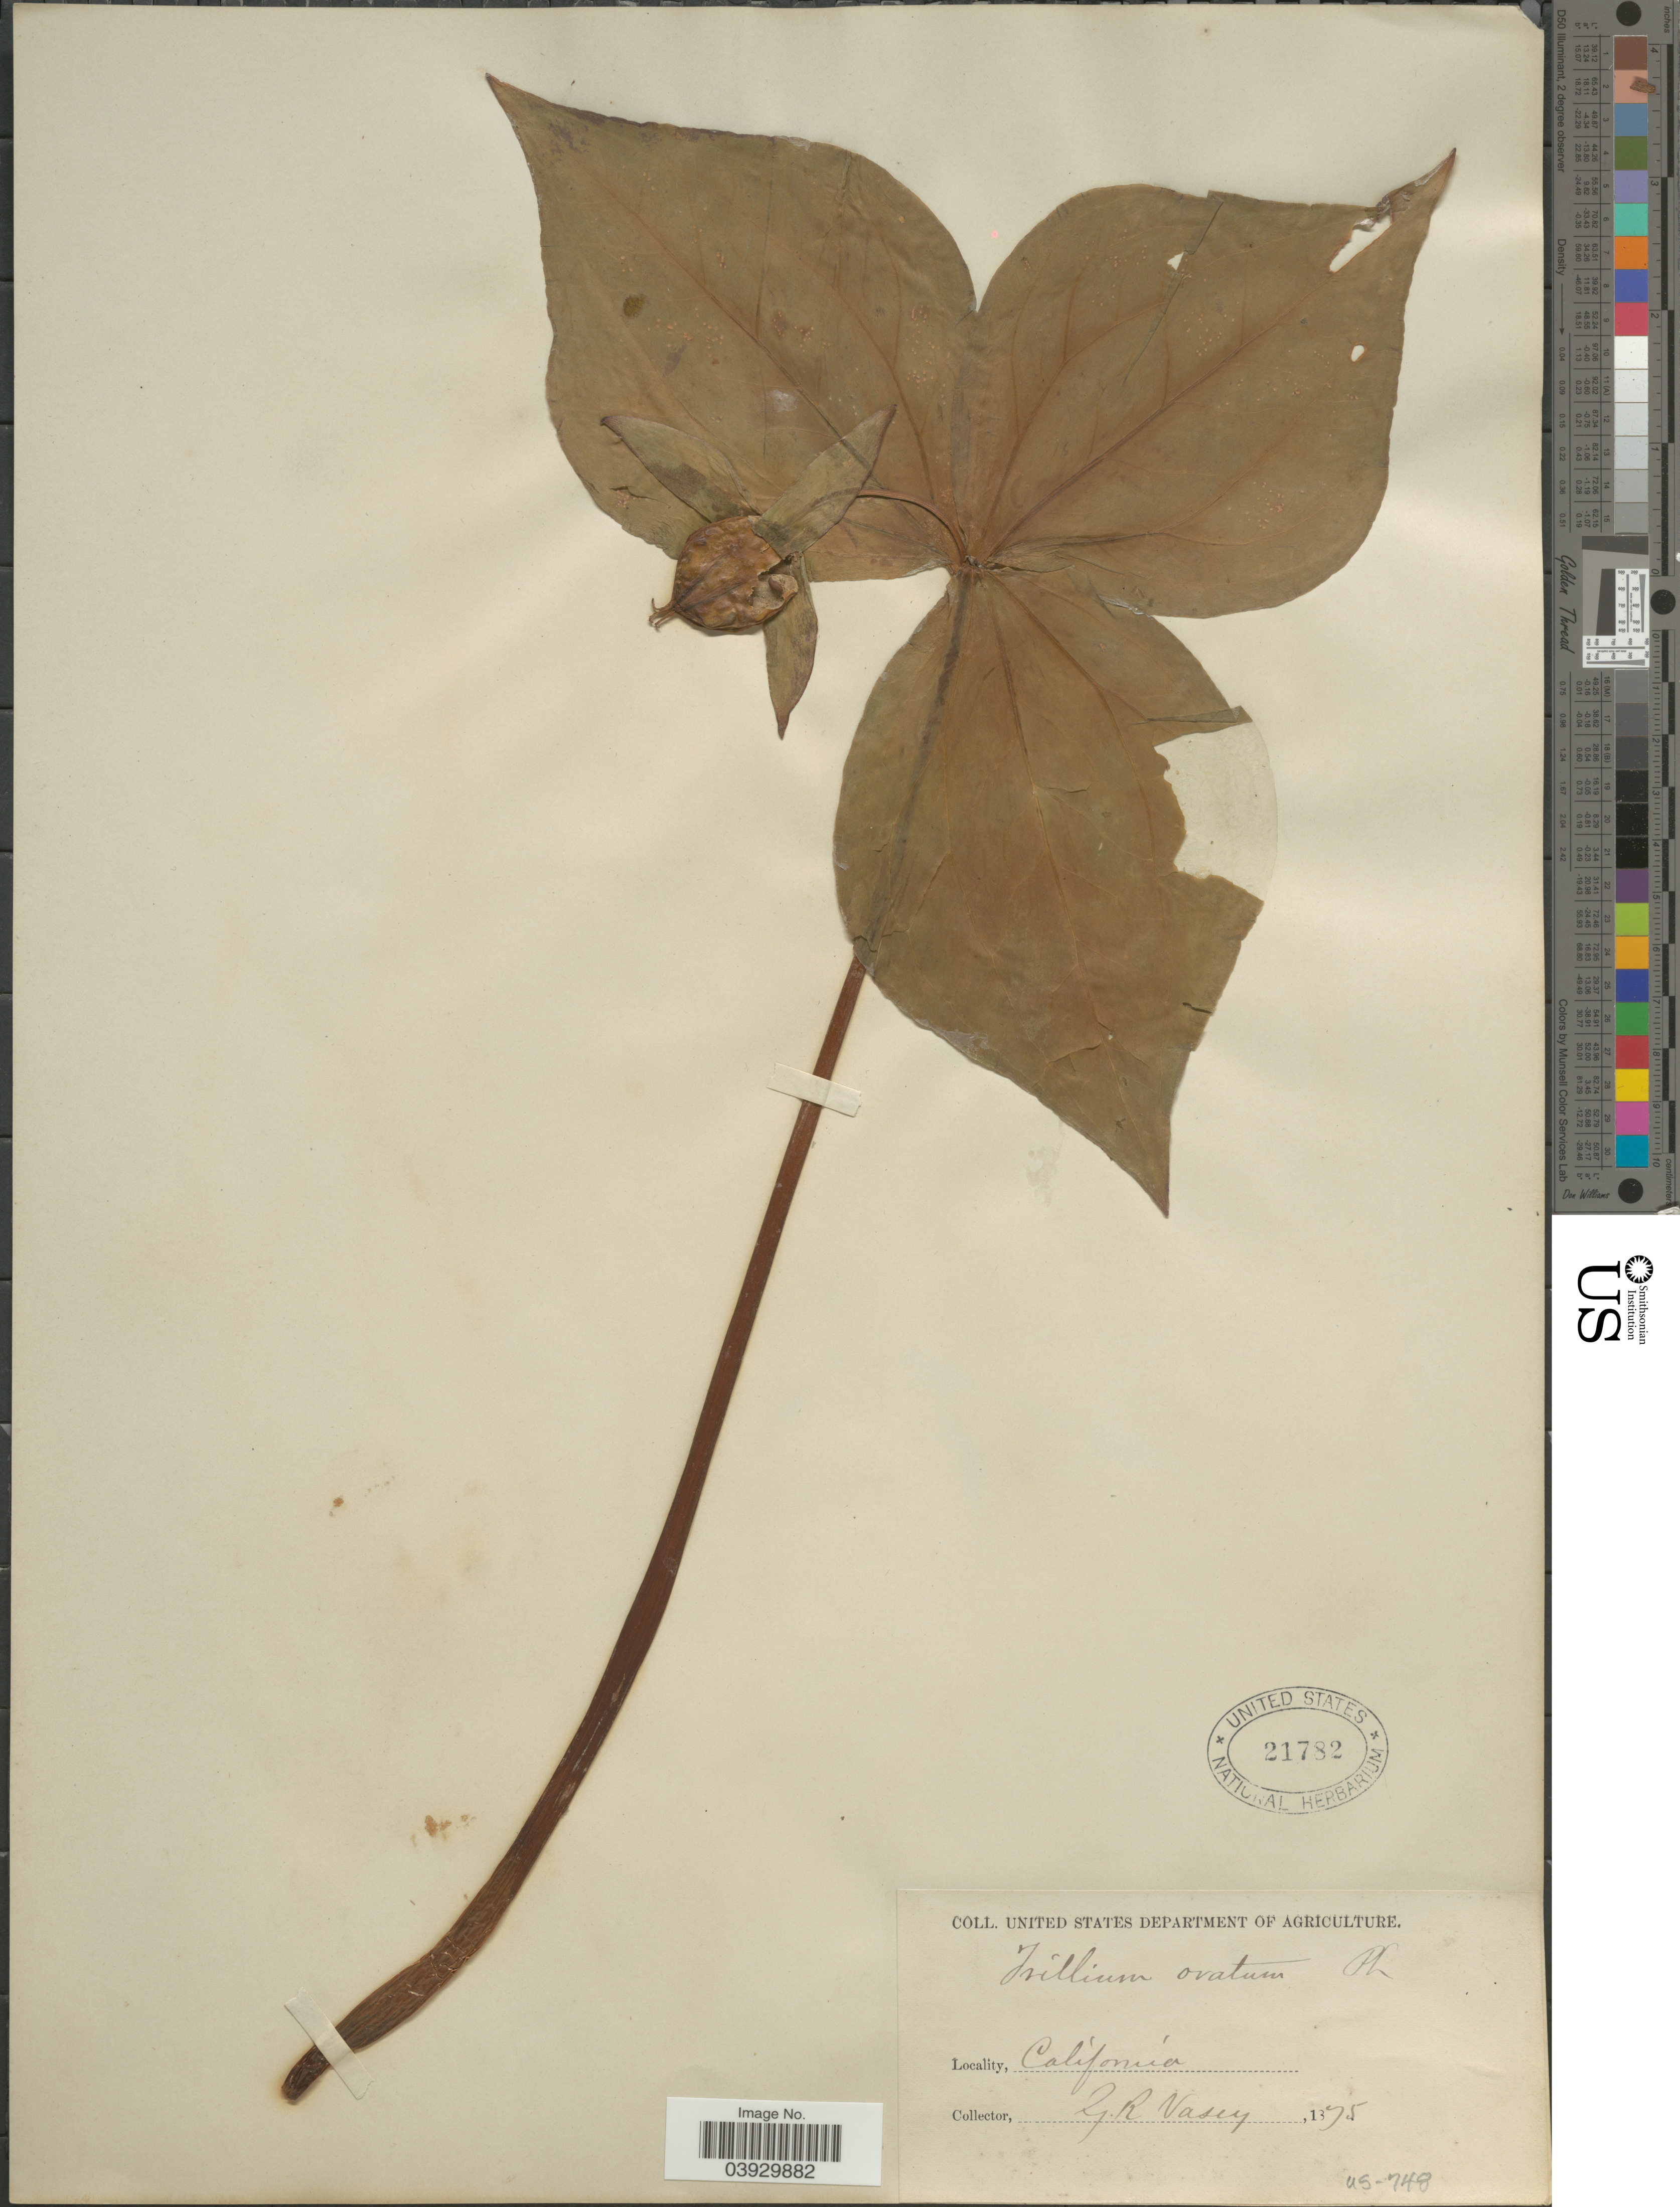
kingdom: Plantae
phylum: Tracheophyta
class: Liliopsida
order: Liliales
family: Melanthiaceae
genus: Trillium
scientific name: Trillium ovatum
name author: Pursh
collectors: G. R. Vasey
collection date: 1875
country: United States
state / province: California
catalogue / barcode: US 21782